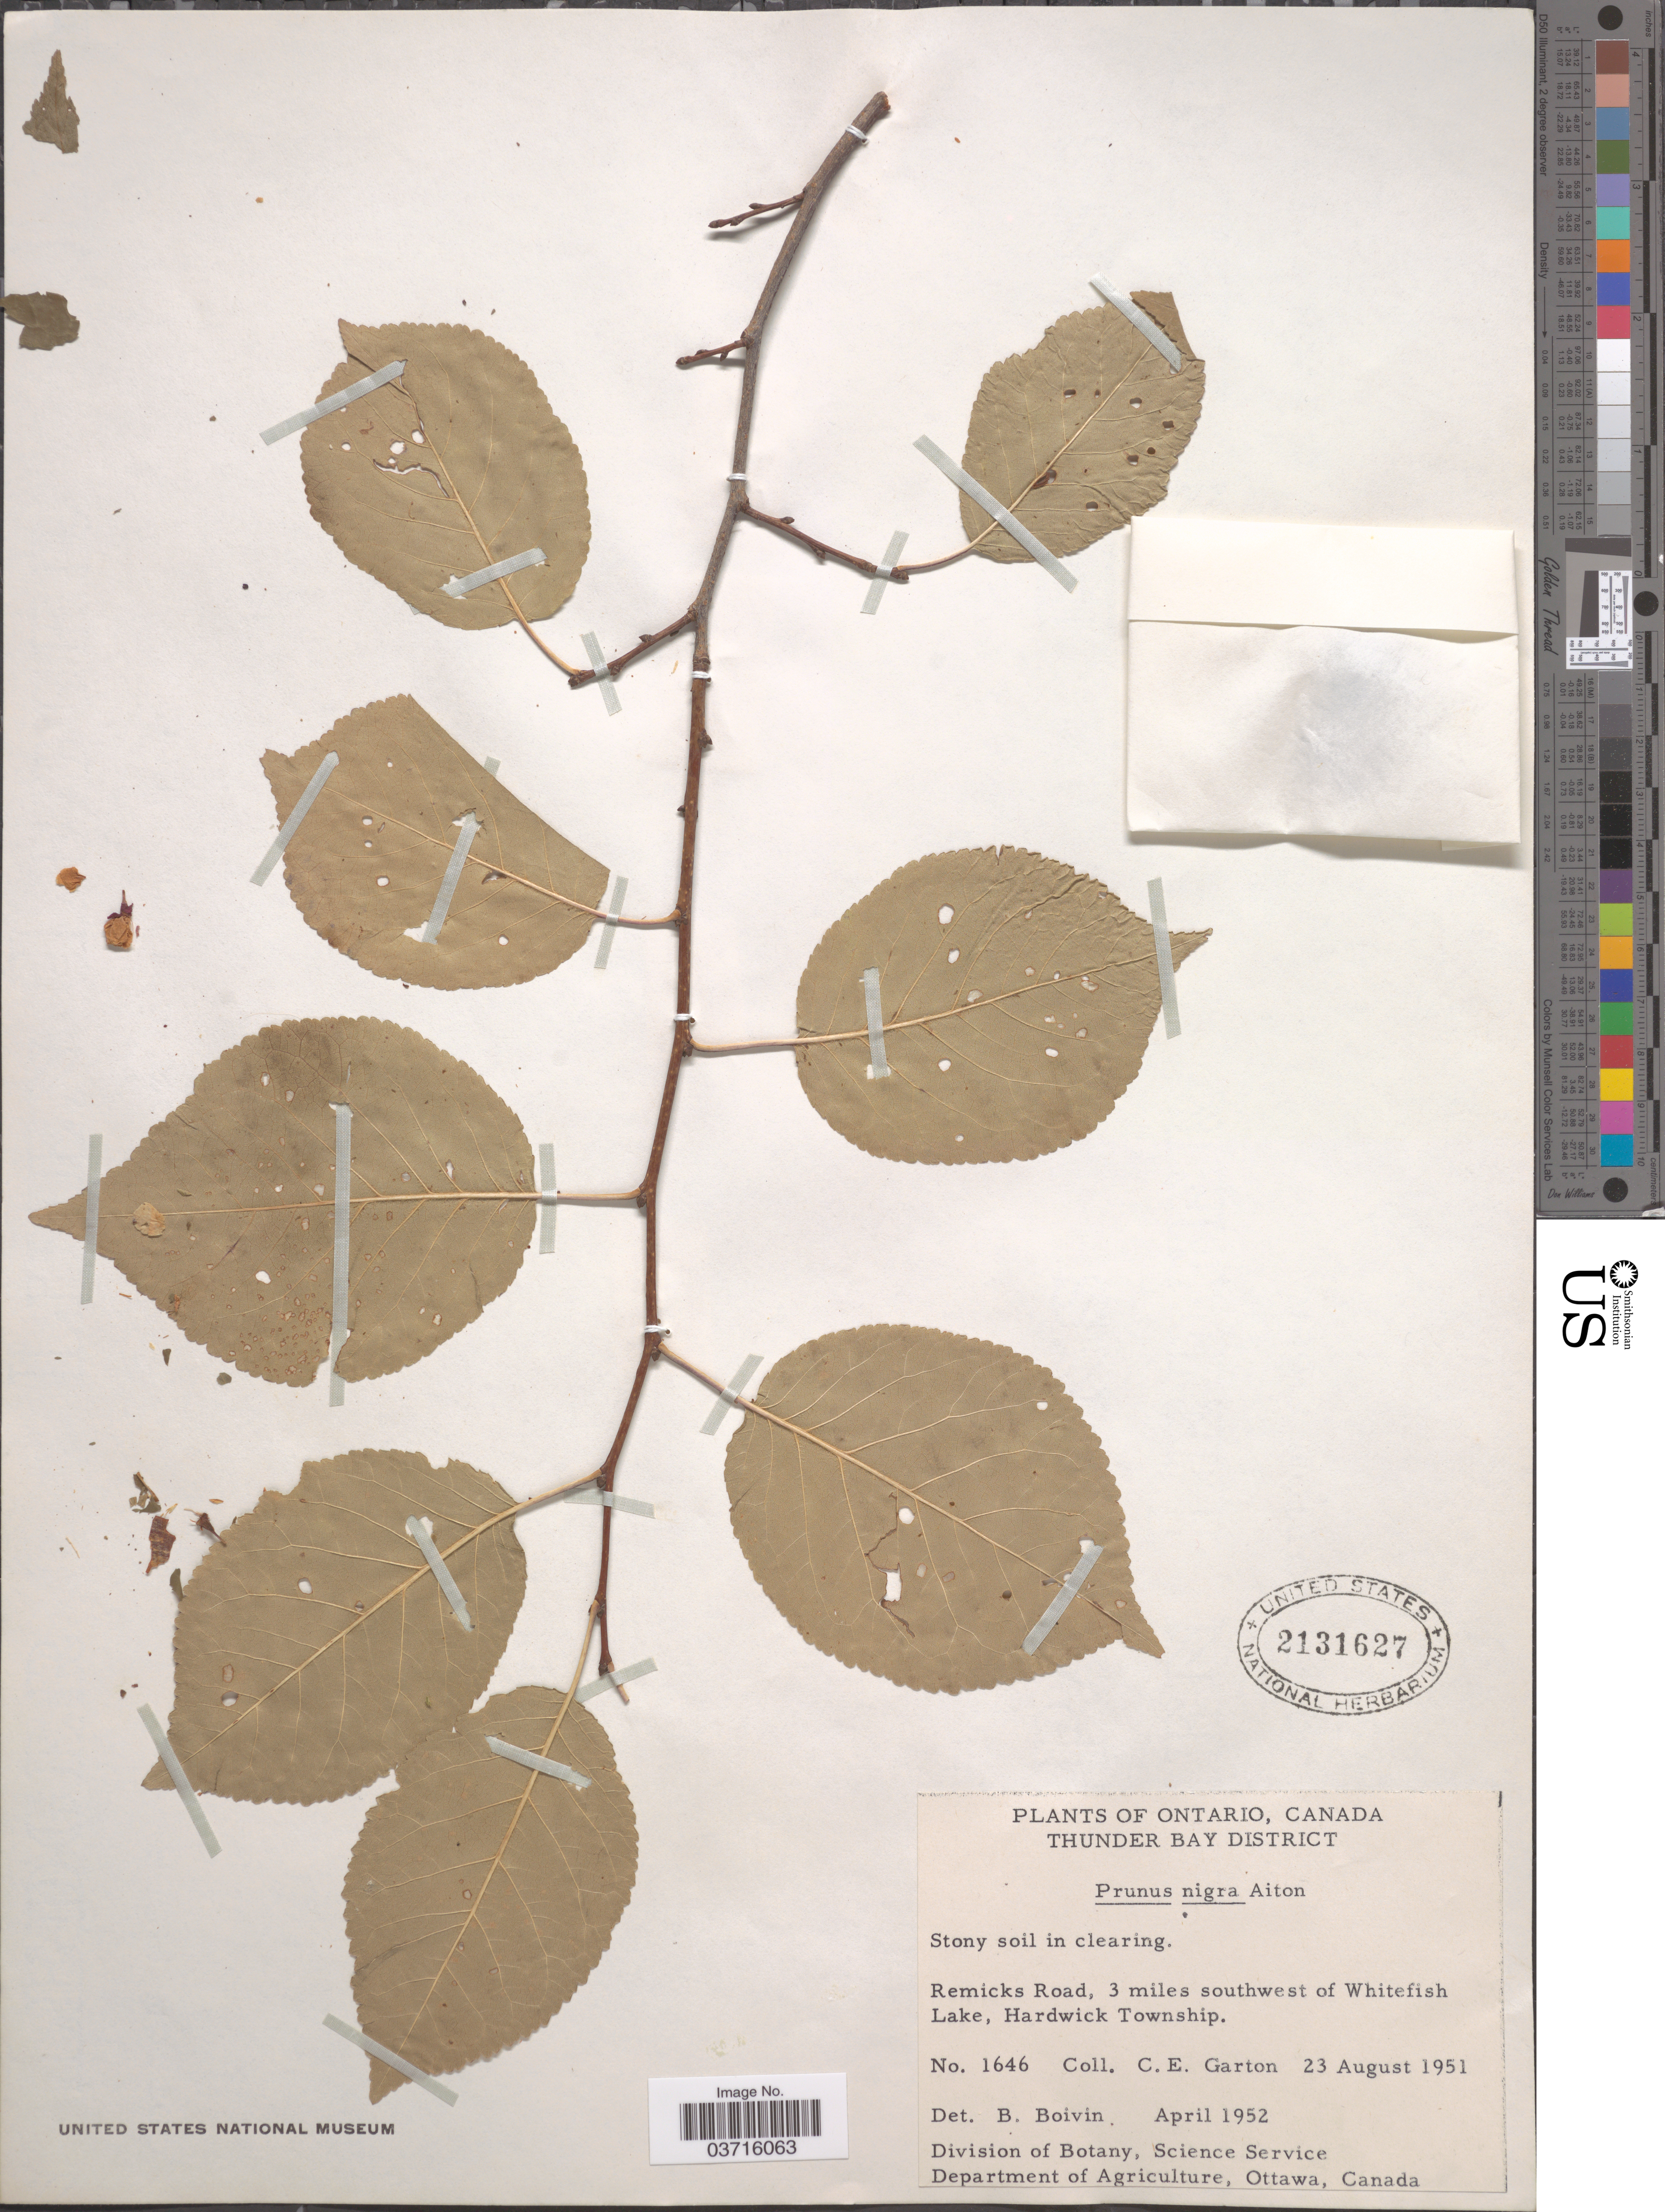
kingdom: Plantae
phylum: Tracheophyta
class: Magnoliopsida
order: Rosales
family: Rosaceae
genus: Prunus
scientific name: Prunus nigra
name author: Wight & Hedrick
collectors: C. E. Garton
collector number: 1646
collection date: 1951-08-23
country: Canada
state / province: Ontario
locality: Thunder Bay District. Remicks Road, 3 miles southwest of Whitefish Lake, Hardwick Township.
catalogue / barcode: US 2131627